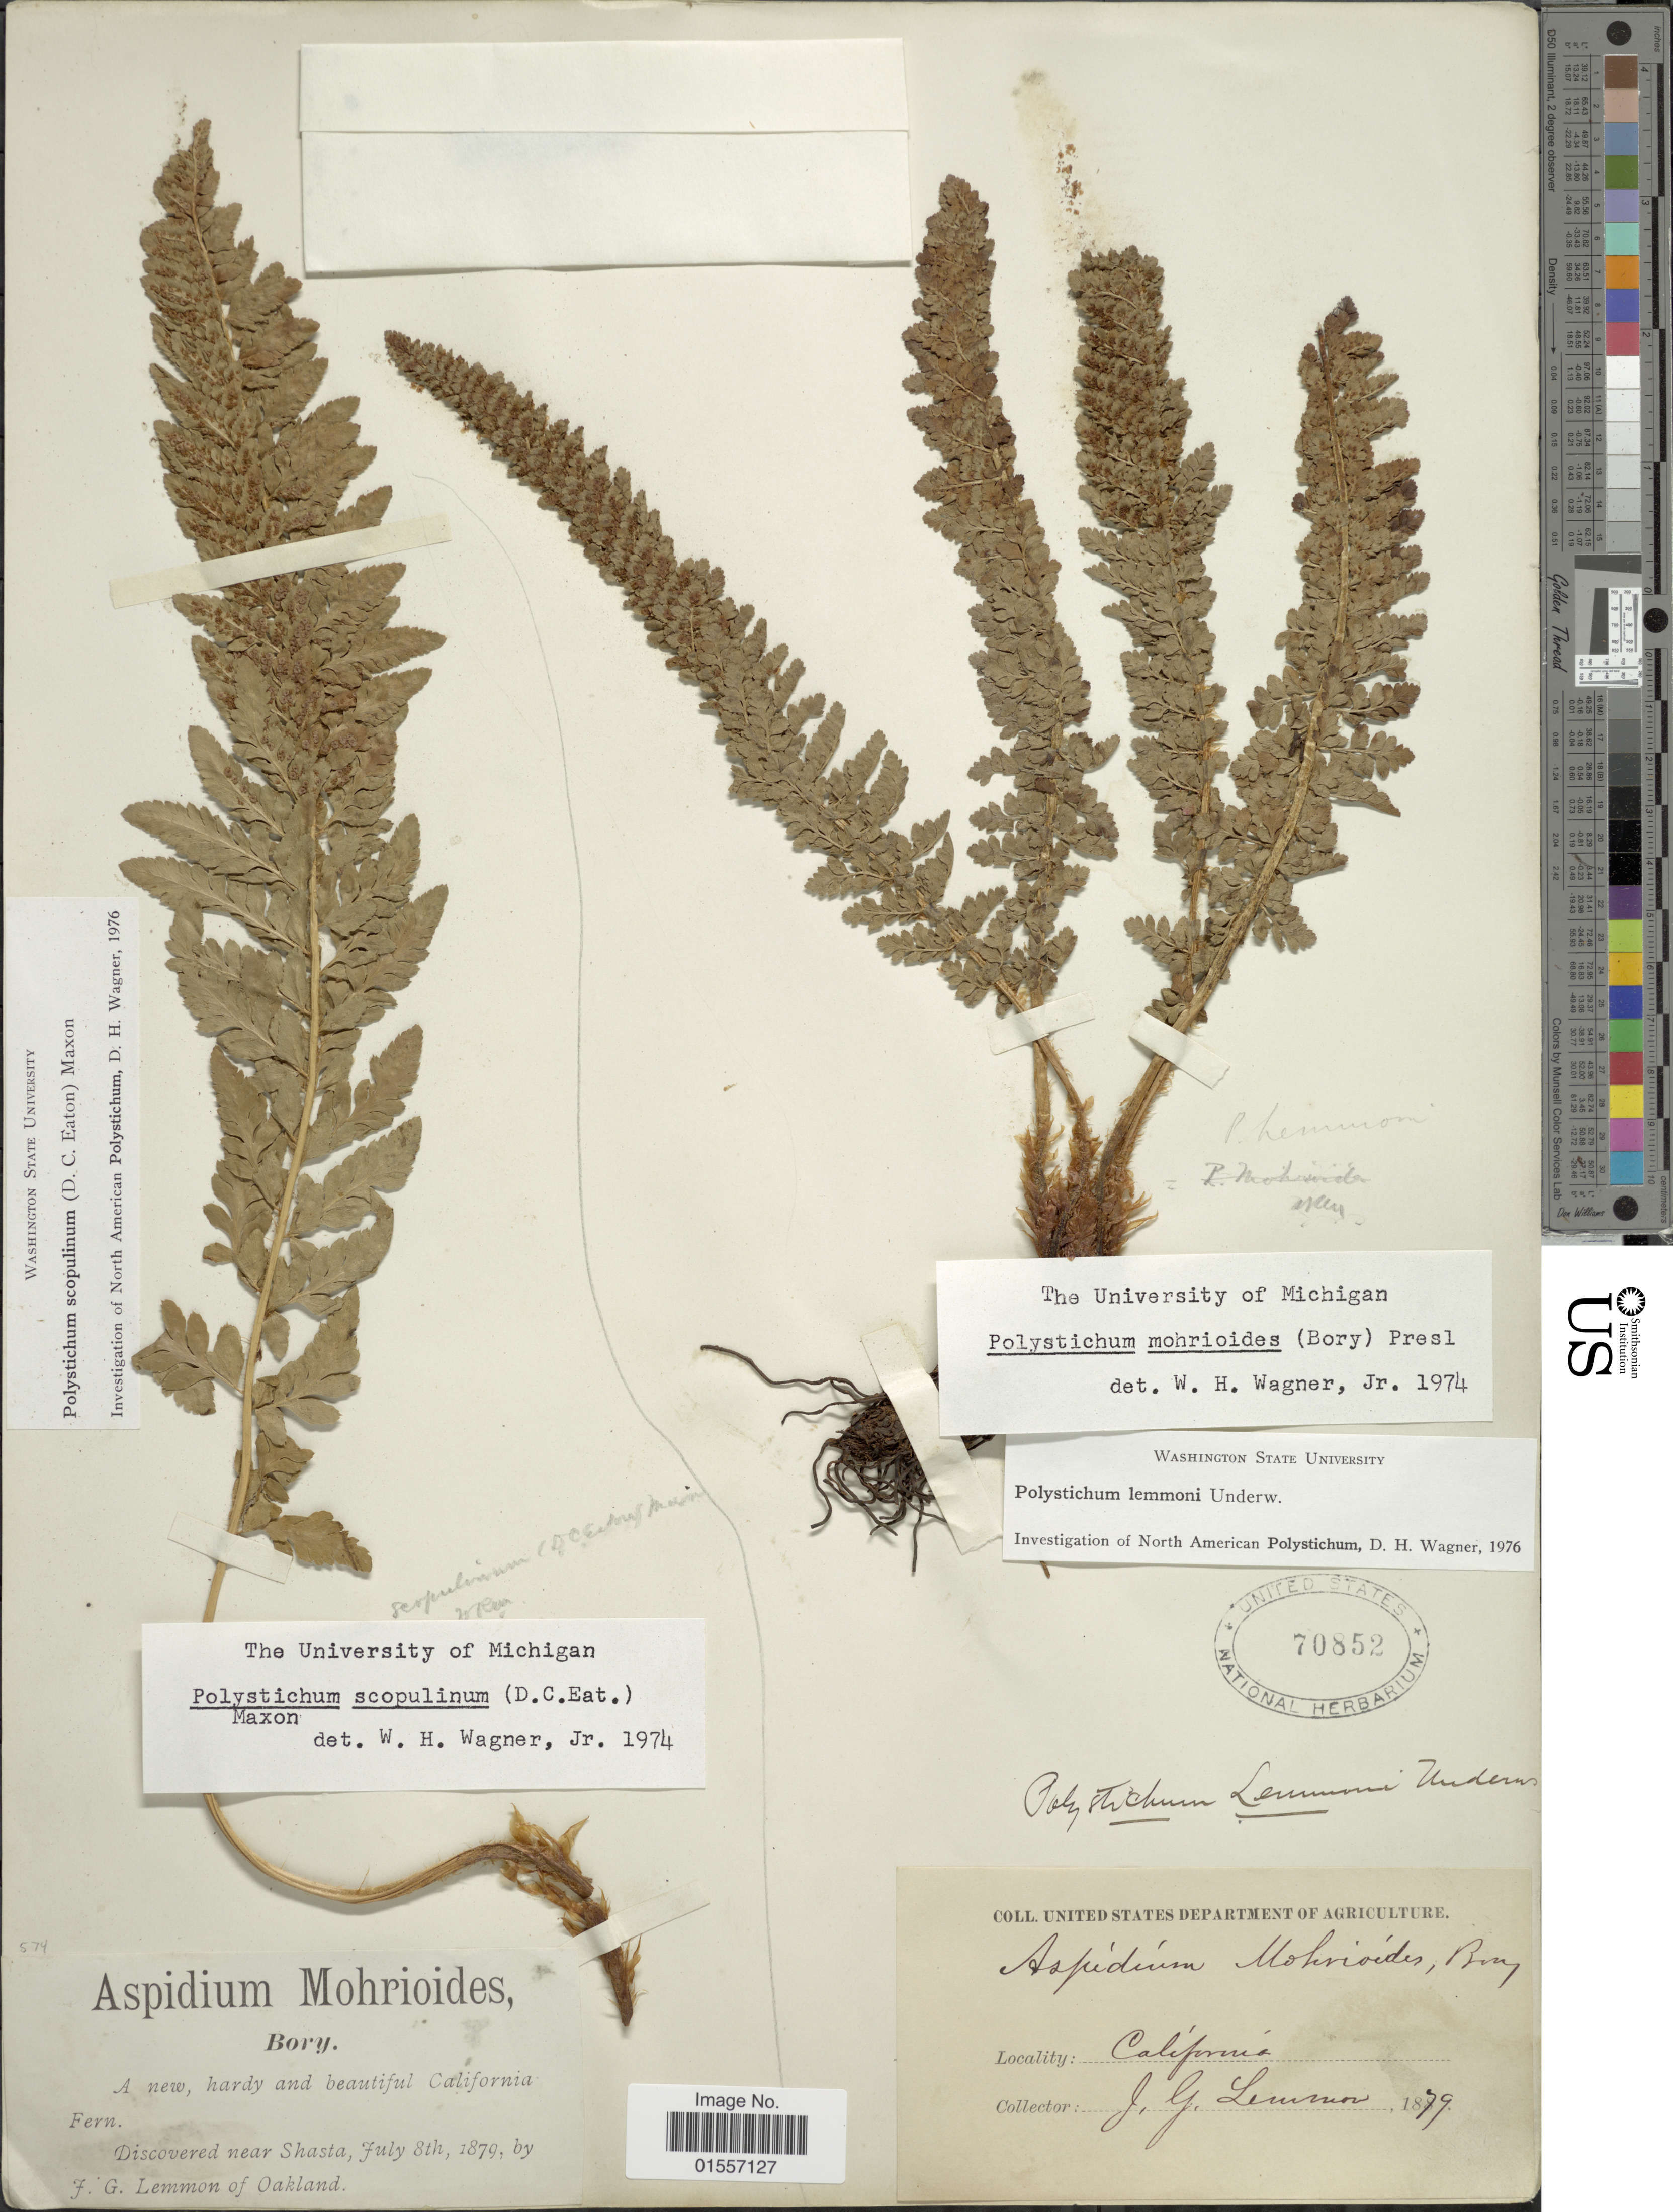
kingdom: Plantae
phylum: Tracheophyta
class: Polypodiopsida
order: Polypodiales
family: Dryopteridaceae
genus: Polystichum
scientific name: Polystichum lemmonii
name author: Underw.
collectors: J. Lemmon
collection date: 1879-07-08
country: United States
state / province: California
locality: Discovered near Shasta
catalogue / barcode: US 70852